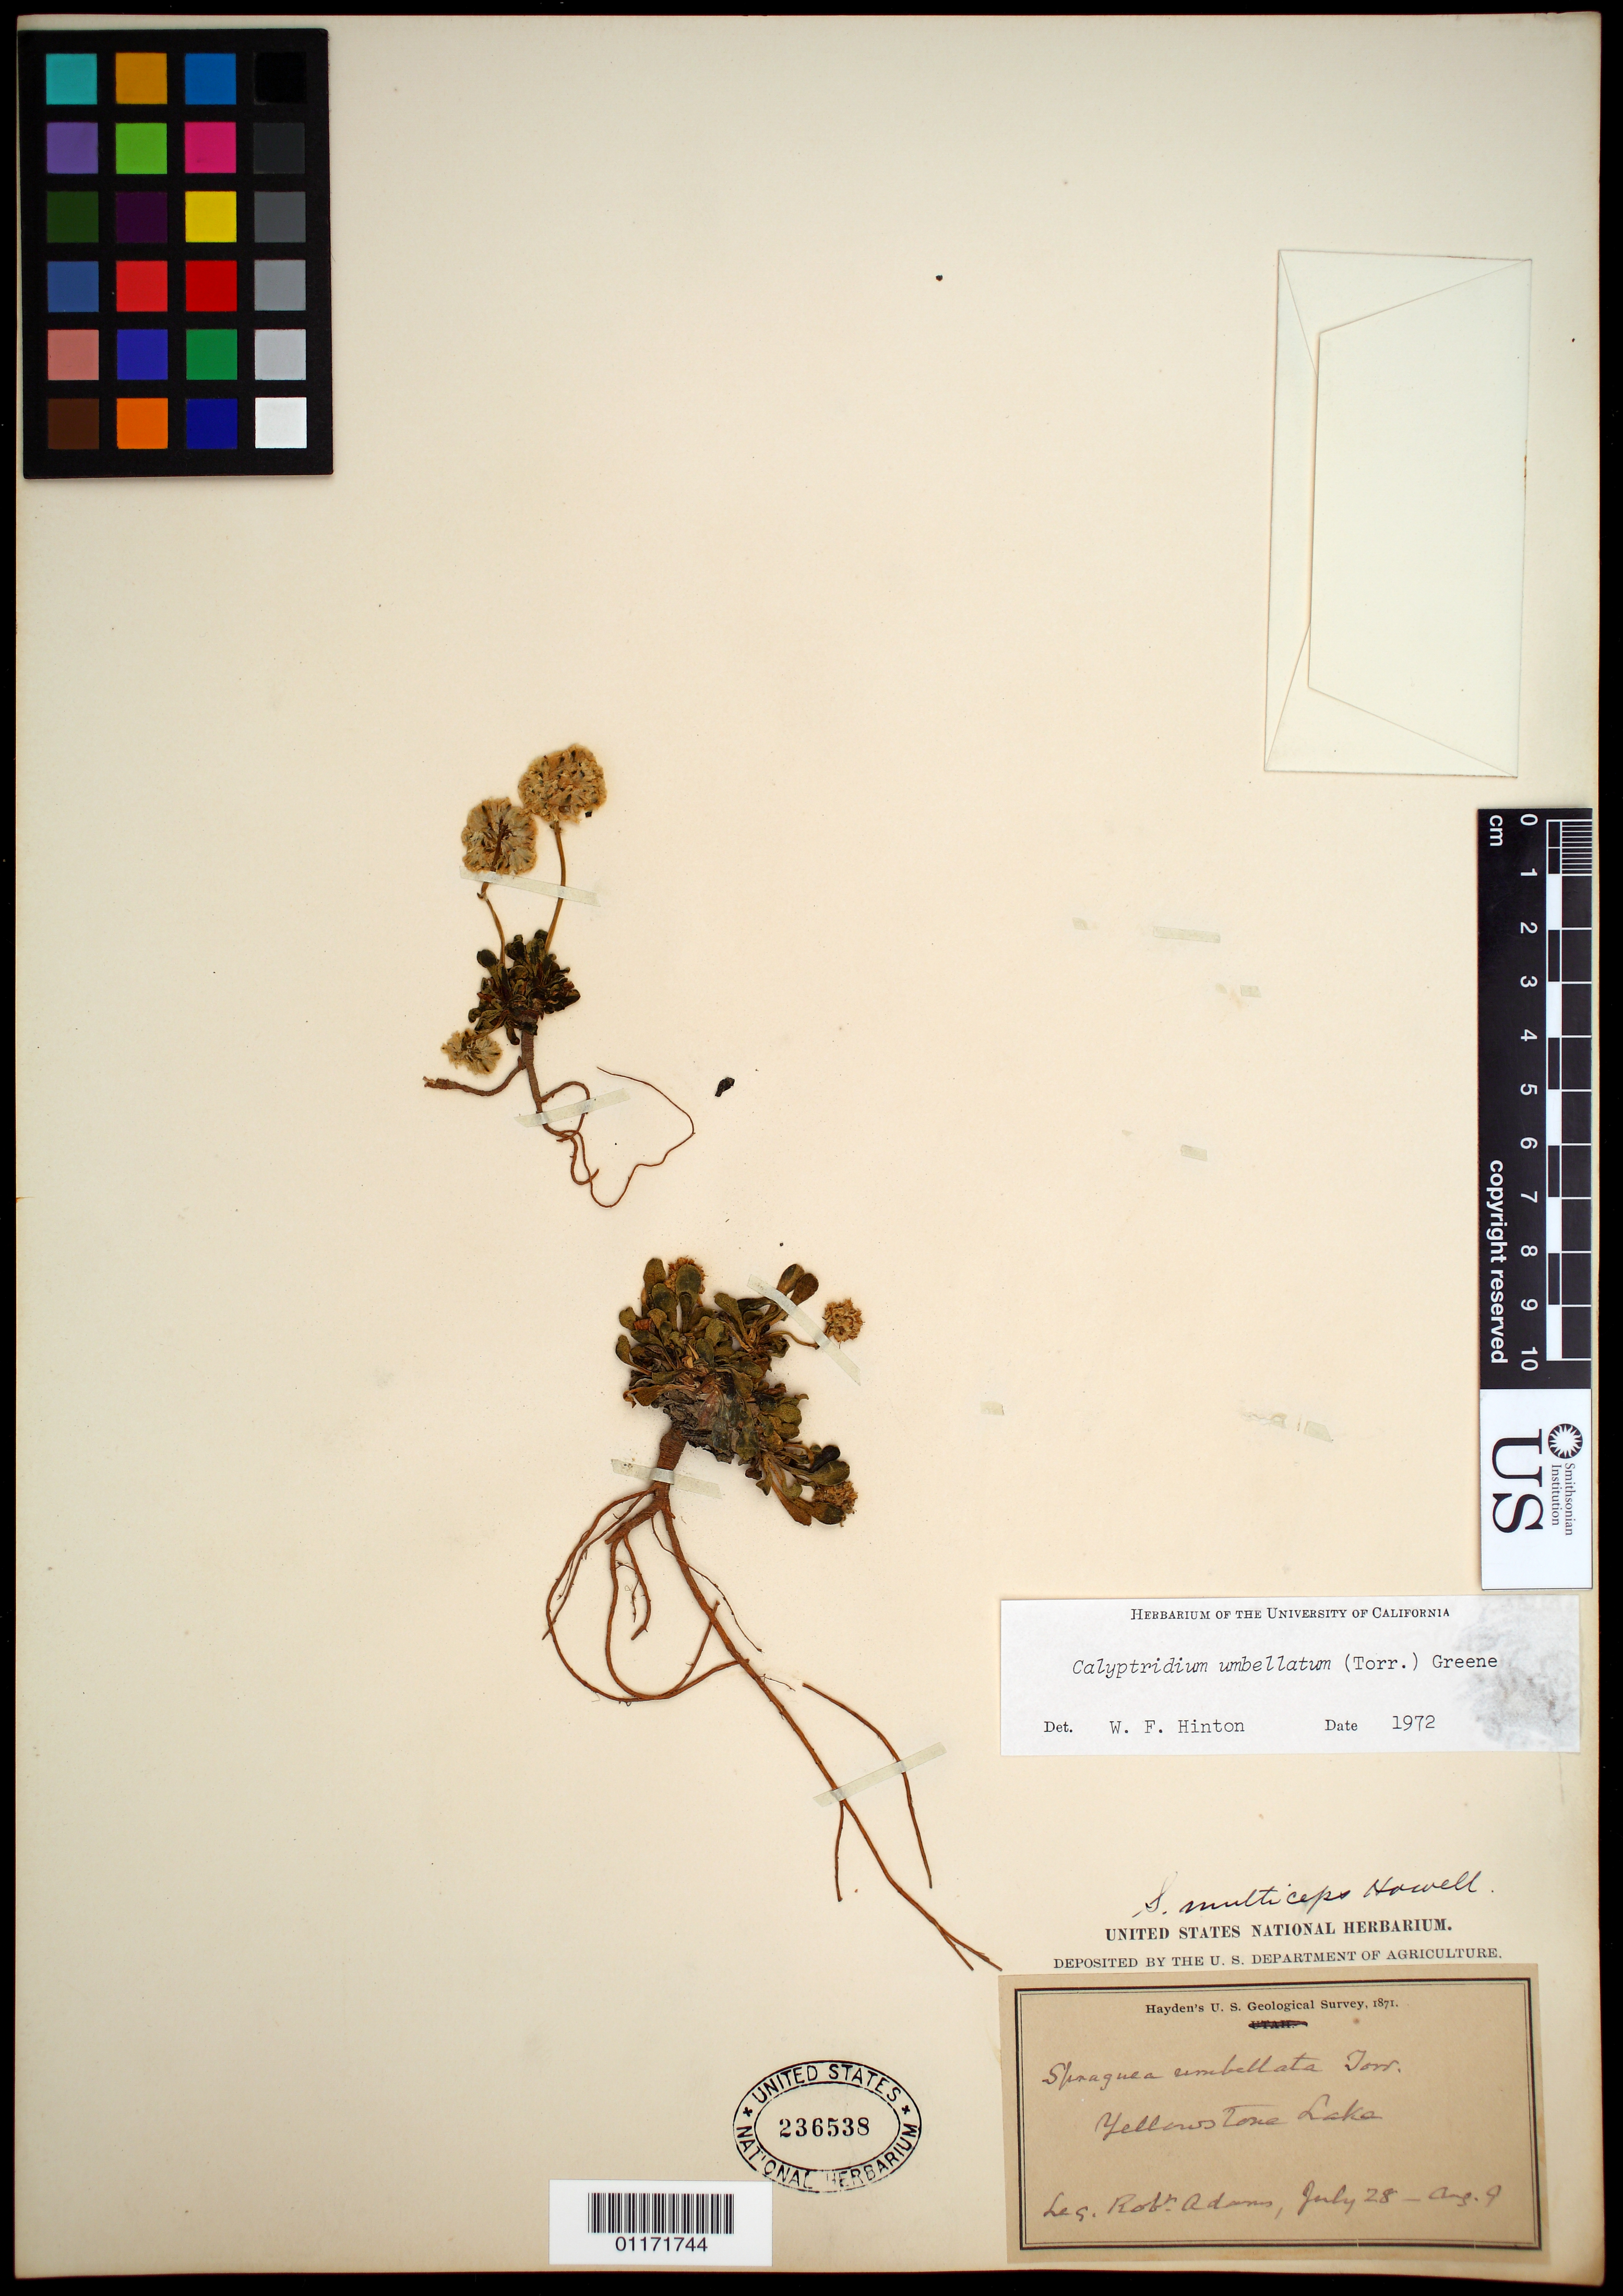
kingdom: Plantae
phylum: Tracheophyta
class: Magnoliopsida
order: Caryophyllales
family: Montiaceae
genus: Calyptridium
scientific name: Calyptridium umbellatum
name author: (Torr.) Greene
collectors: R. Adams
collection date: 1871-07-28/1871-08-09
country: United States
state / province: Wyoming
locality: Yellowstone Lake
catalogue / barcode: US 236538